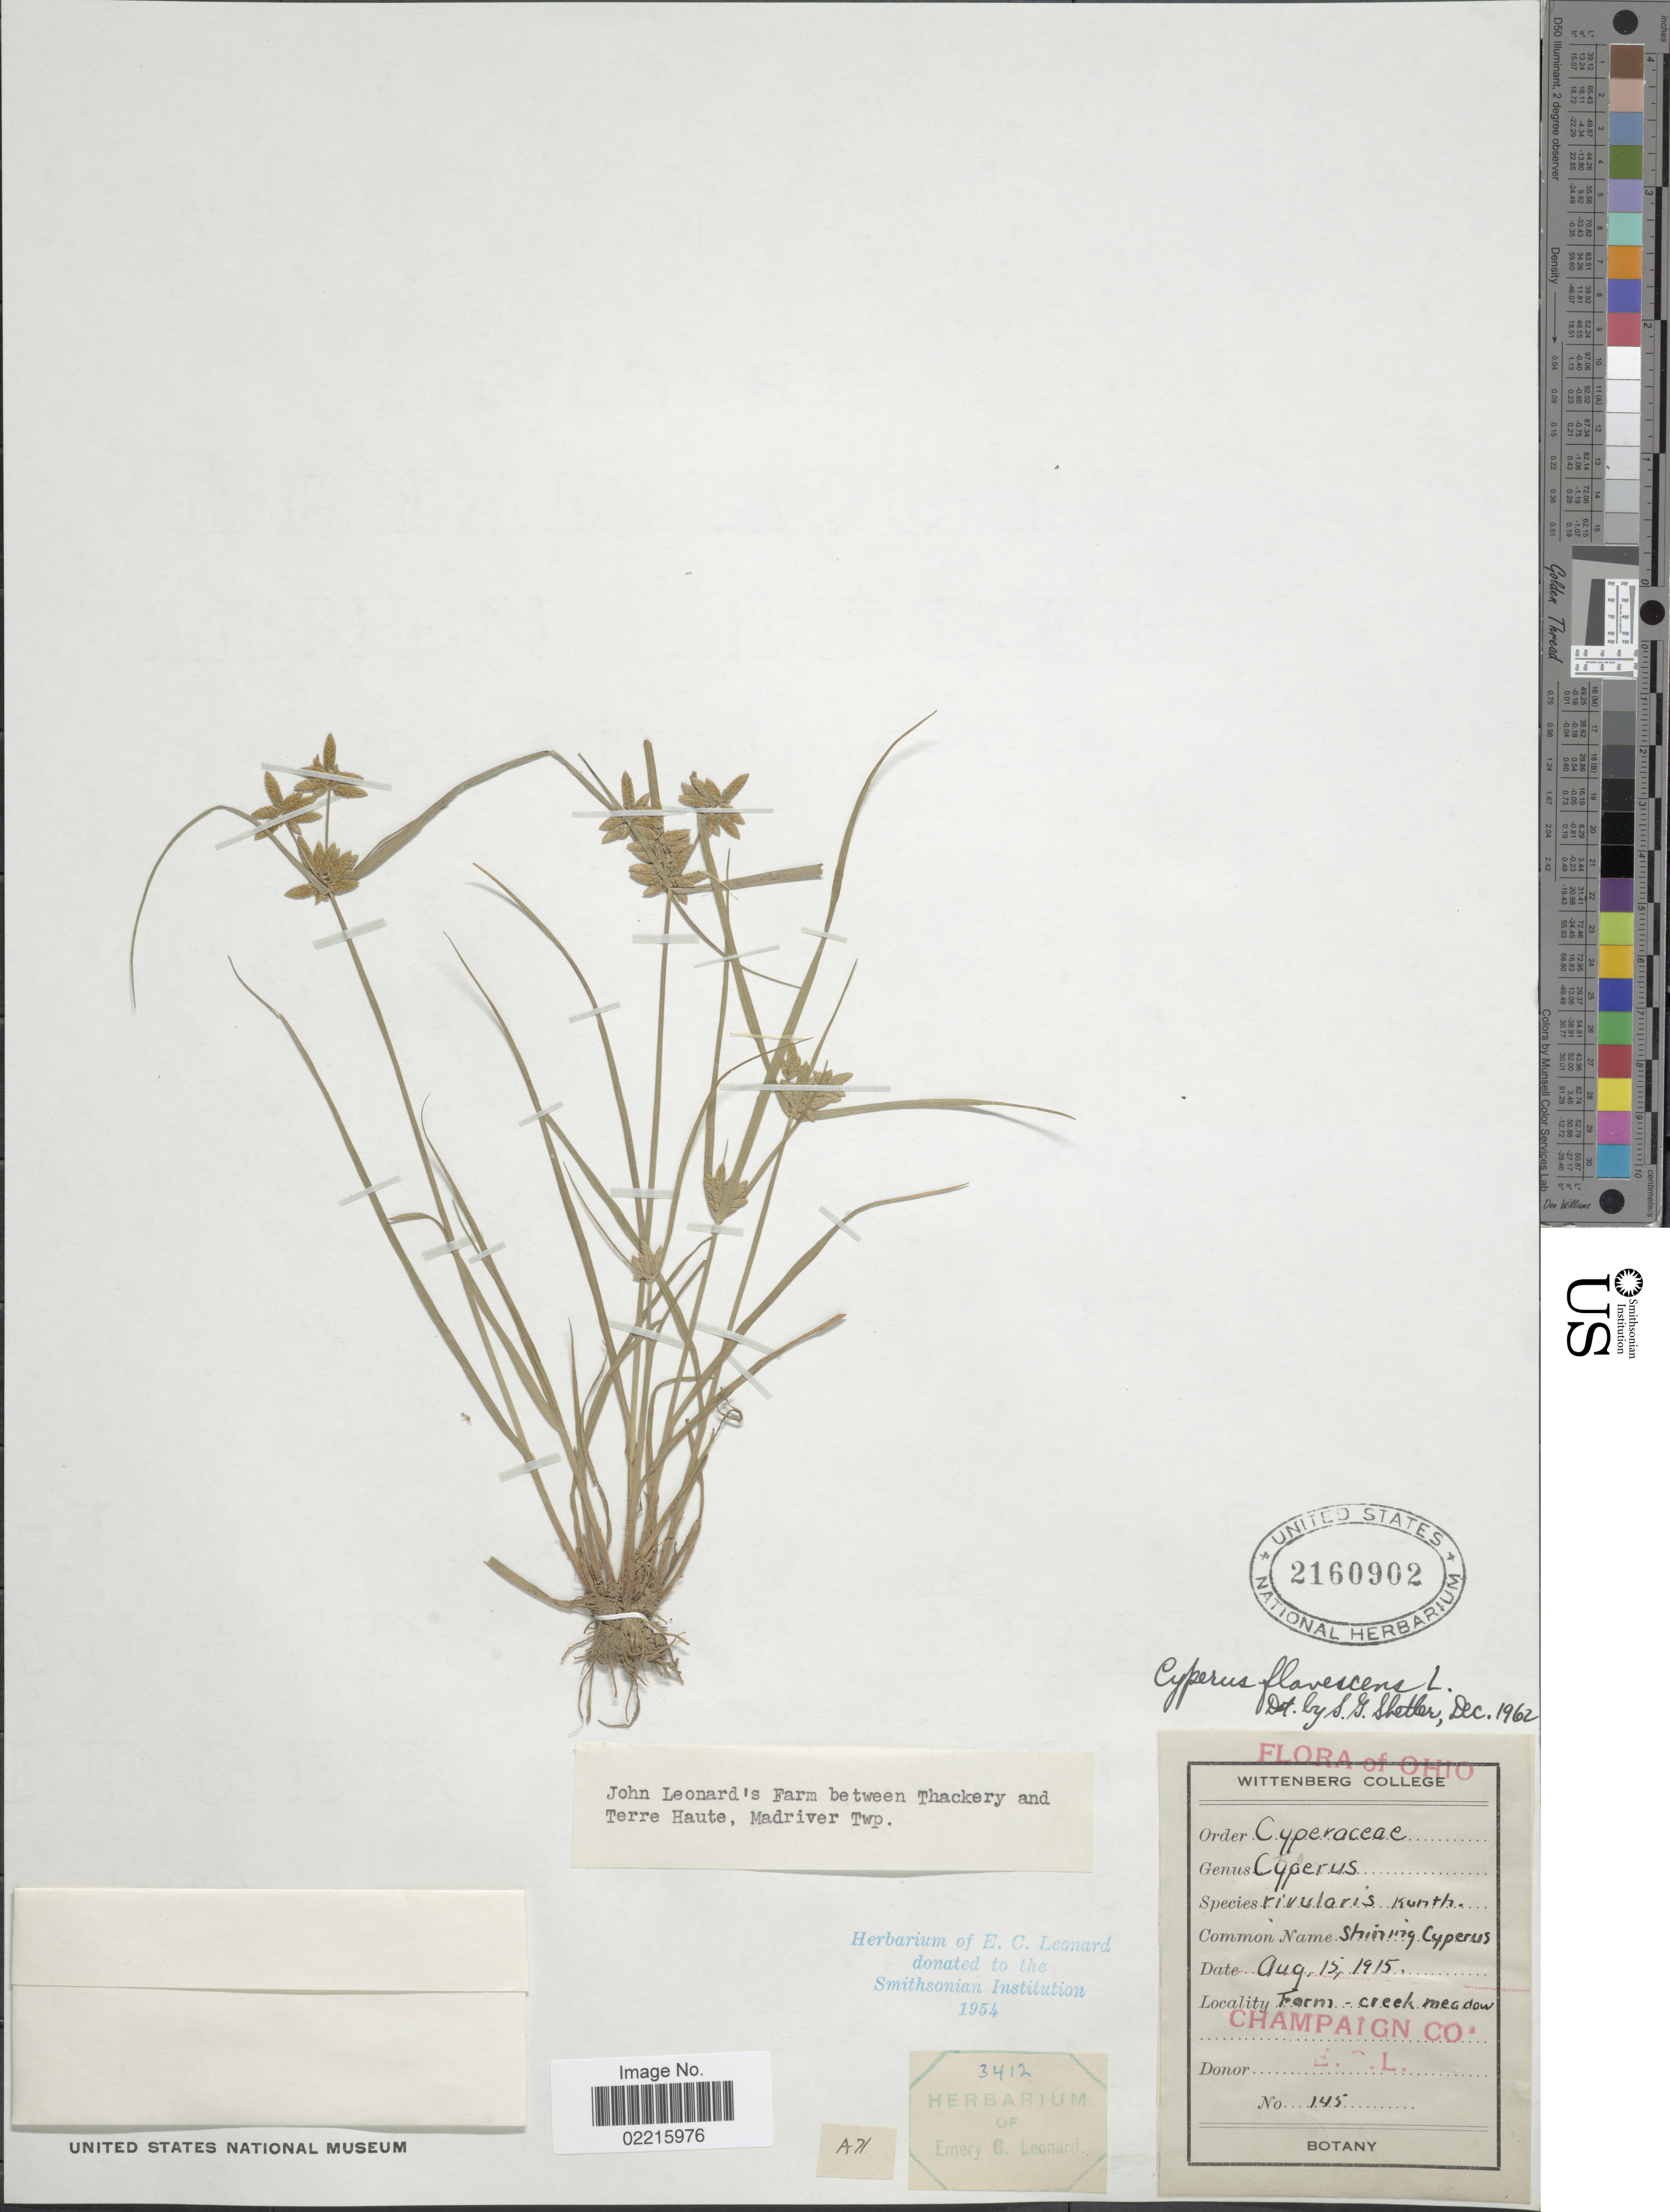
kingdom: Plantae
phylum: Tracheophyta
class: Liliopsida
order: Poales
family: Cyperaceae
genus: Cyperus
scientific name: Cyperus flavescens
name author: L.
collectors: E. C. Leonard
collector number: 145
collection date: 1915-08-15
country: United States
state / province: Ohio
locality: Farm - creek meadow. Champaign Co.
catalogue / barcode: US 2160902